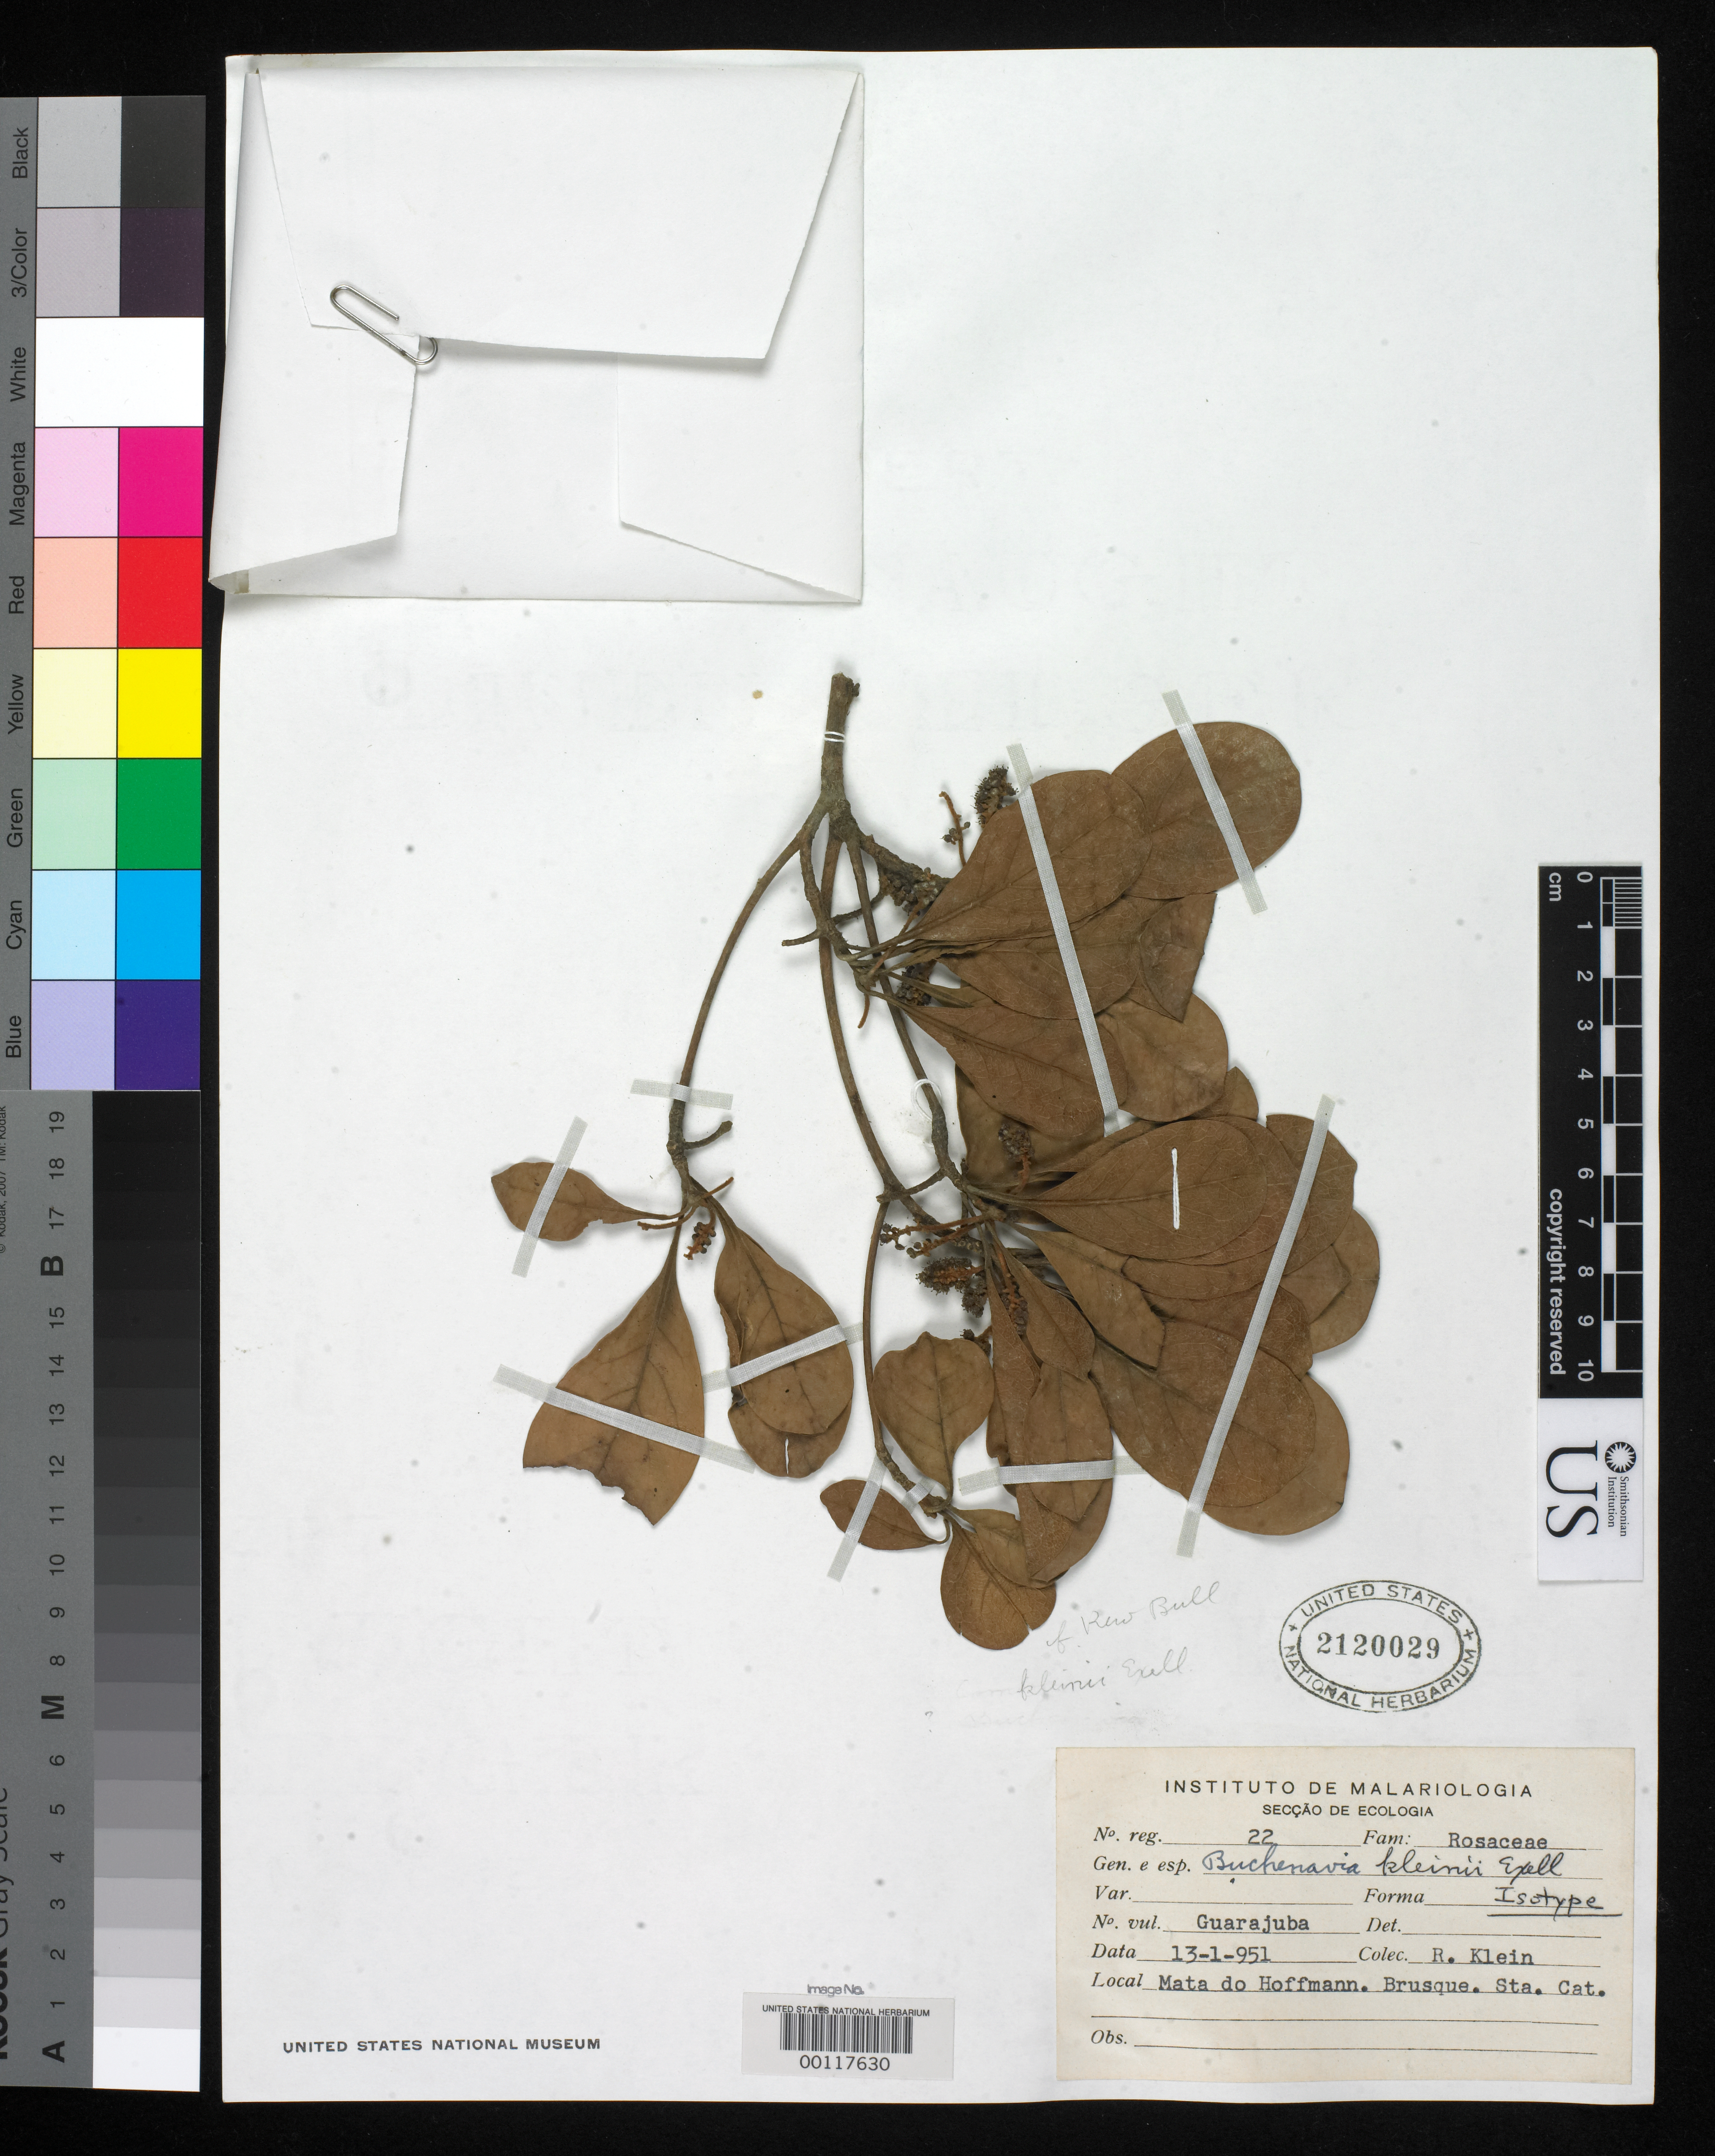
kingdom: Plantae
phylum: Tracheophyta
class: Magnoliopsida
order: Myrtales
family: Combretaceae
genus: Buchenavia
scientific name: Buchenavia kleinii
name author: Exell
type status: Isotype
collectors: R. M. Klein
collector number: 22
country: Brazil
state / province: Santa Catarina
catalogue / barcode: US 2120029